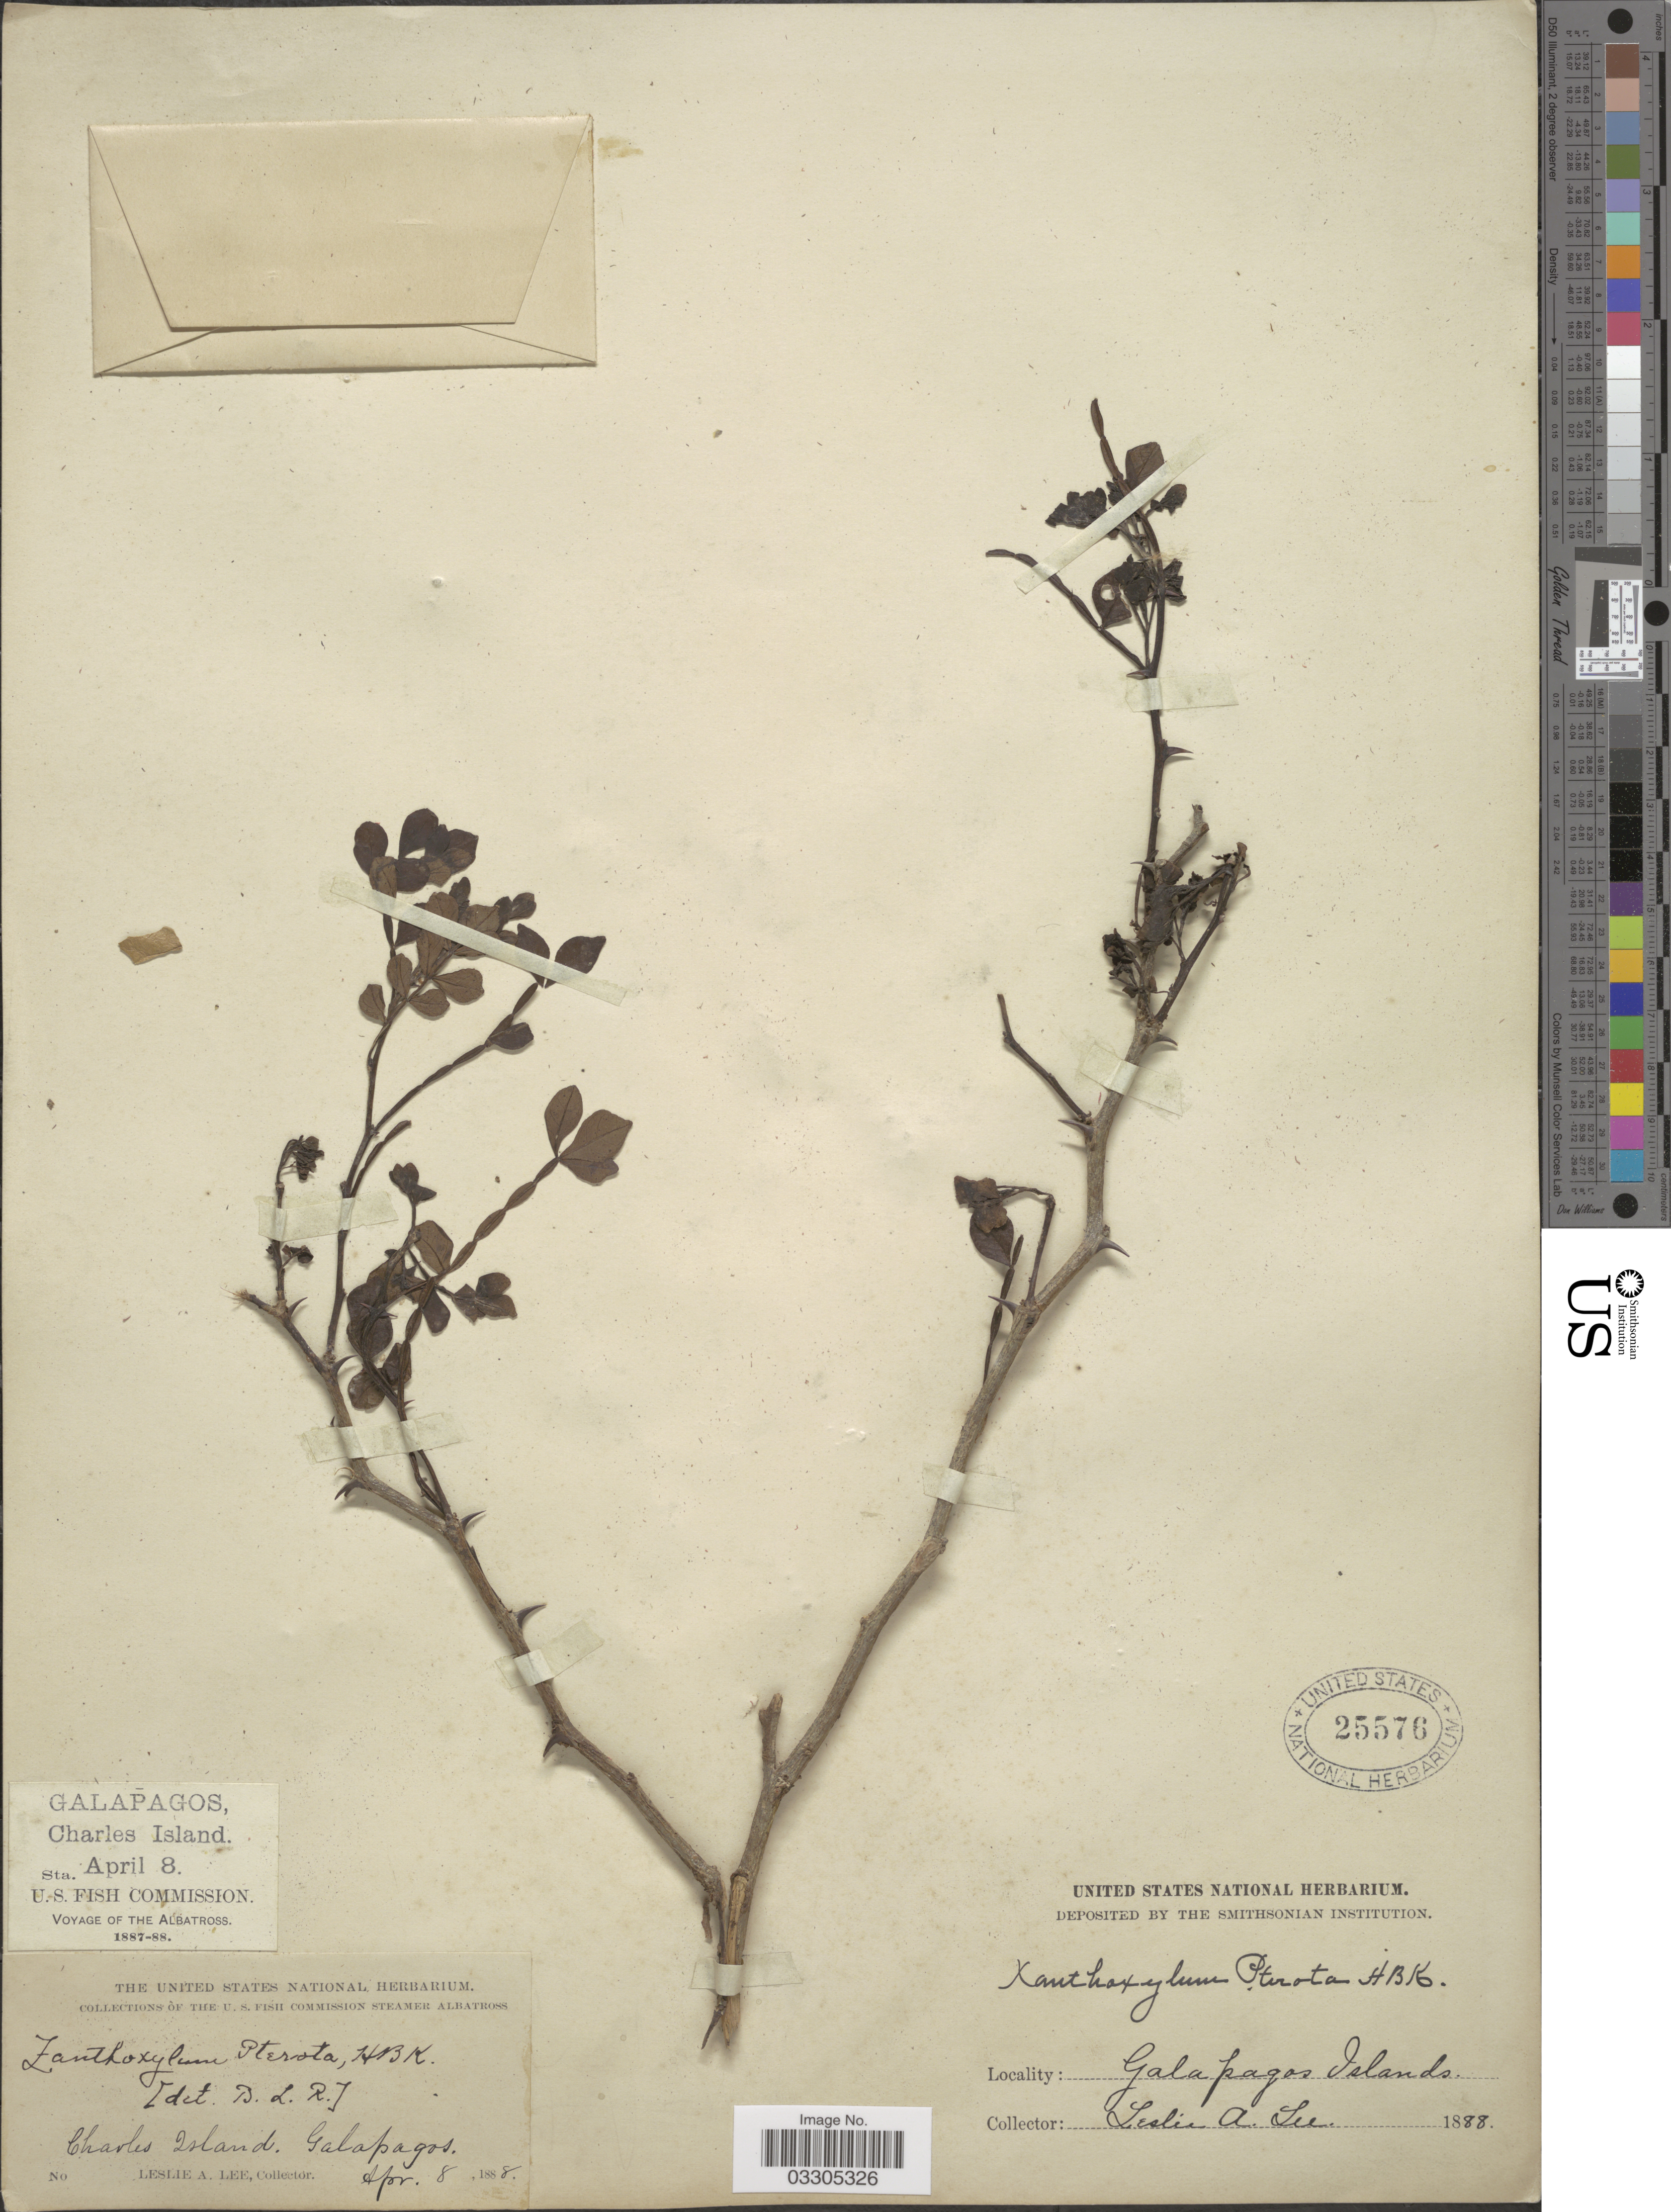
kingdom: Plantae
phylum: Tracheophyta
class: Magnoliopsida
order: Sapindales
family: Rutaceae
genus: Zanthoxylum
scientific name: Zanthoxylum fagara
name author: (L.) Sarg.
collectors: L. Lee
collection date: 1888-04-08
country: Ecuador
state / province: Colón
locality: Charles Islands. Galapagos Islands.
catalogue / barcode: US 25576